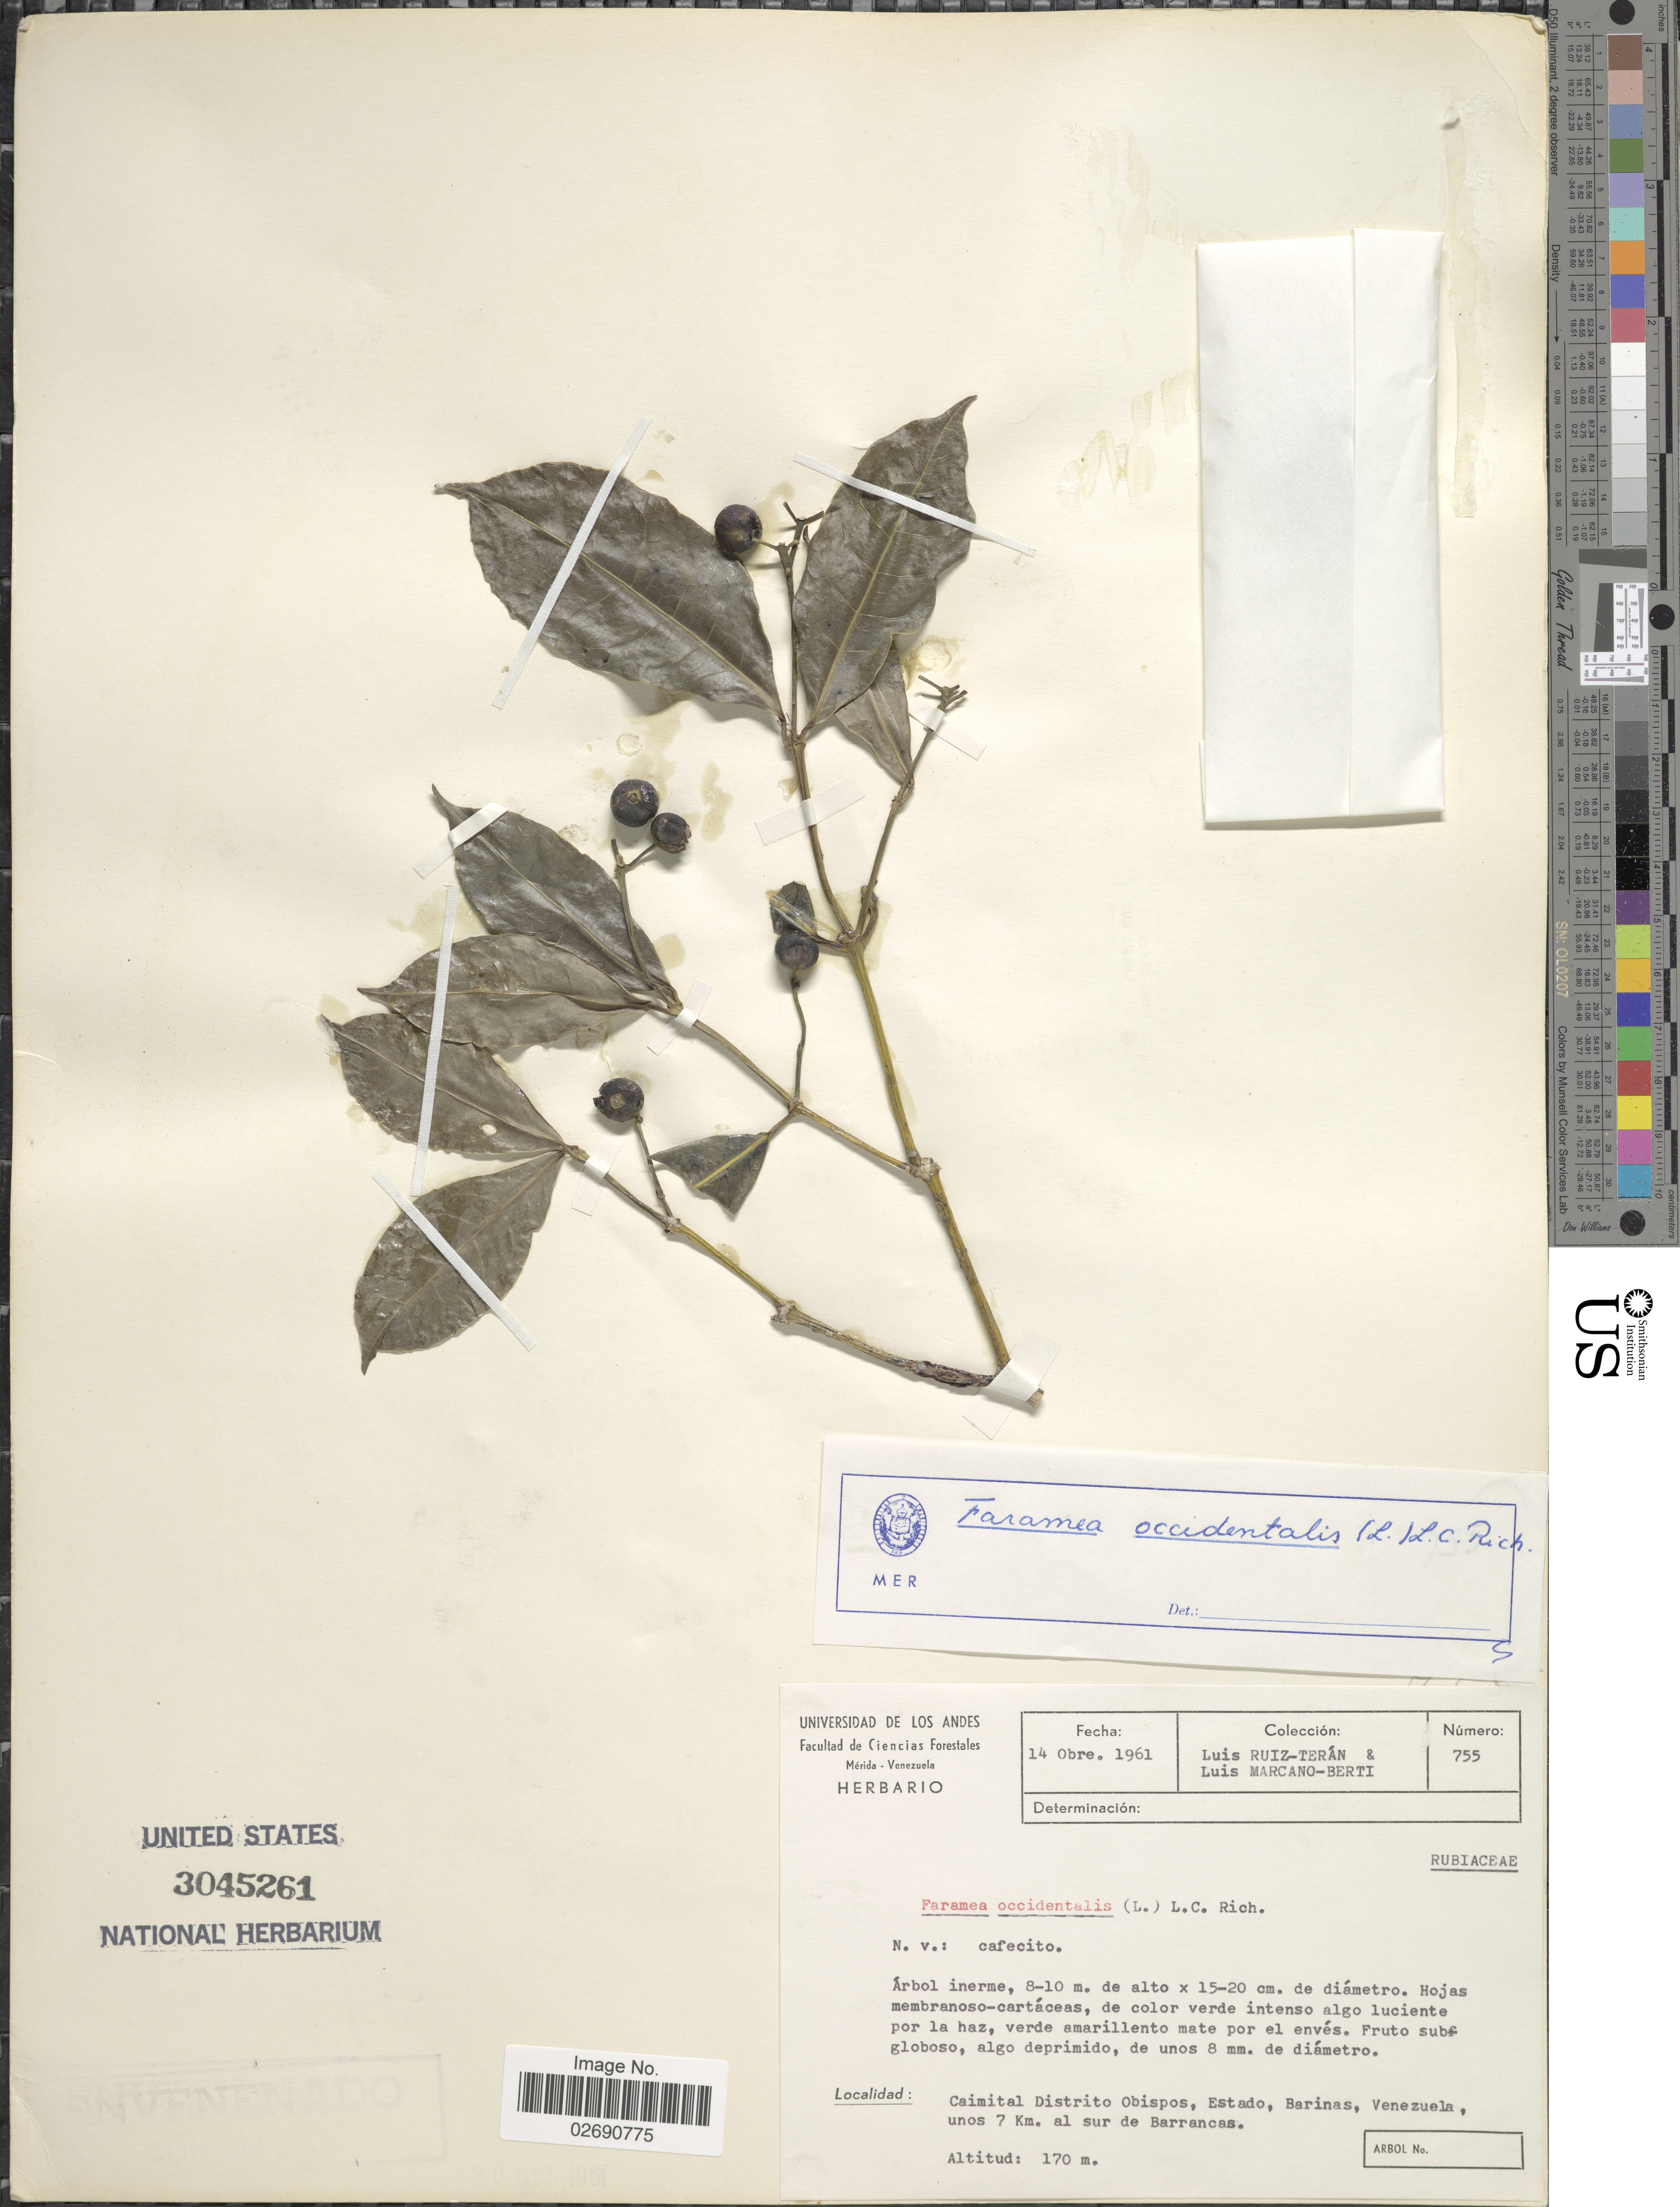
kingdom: Plantae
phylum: Tracheophyta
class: Magnoliopsida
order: Gentianales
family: Rubiaceae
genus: Faramea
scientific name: Faramea occidentalis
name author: (L.) A. Rich.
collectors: L. Teran & L. Marcano-Berti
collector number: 755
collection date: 1961-10-14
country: Venezuela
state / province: Barinas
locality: Caimital Distrito Obispos, unos 7 Km al sur de Barrancas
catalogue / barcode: US 3045261